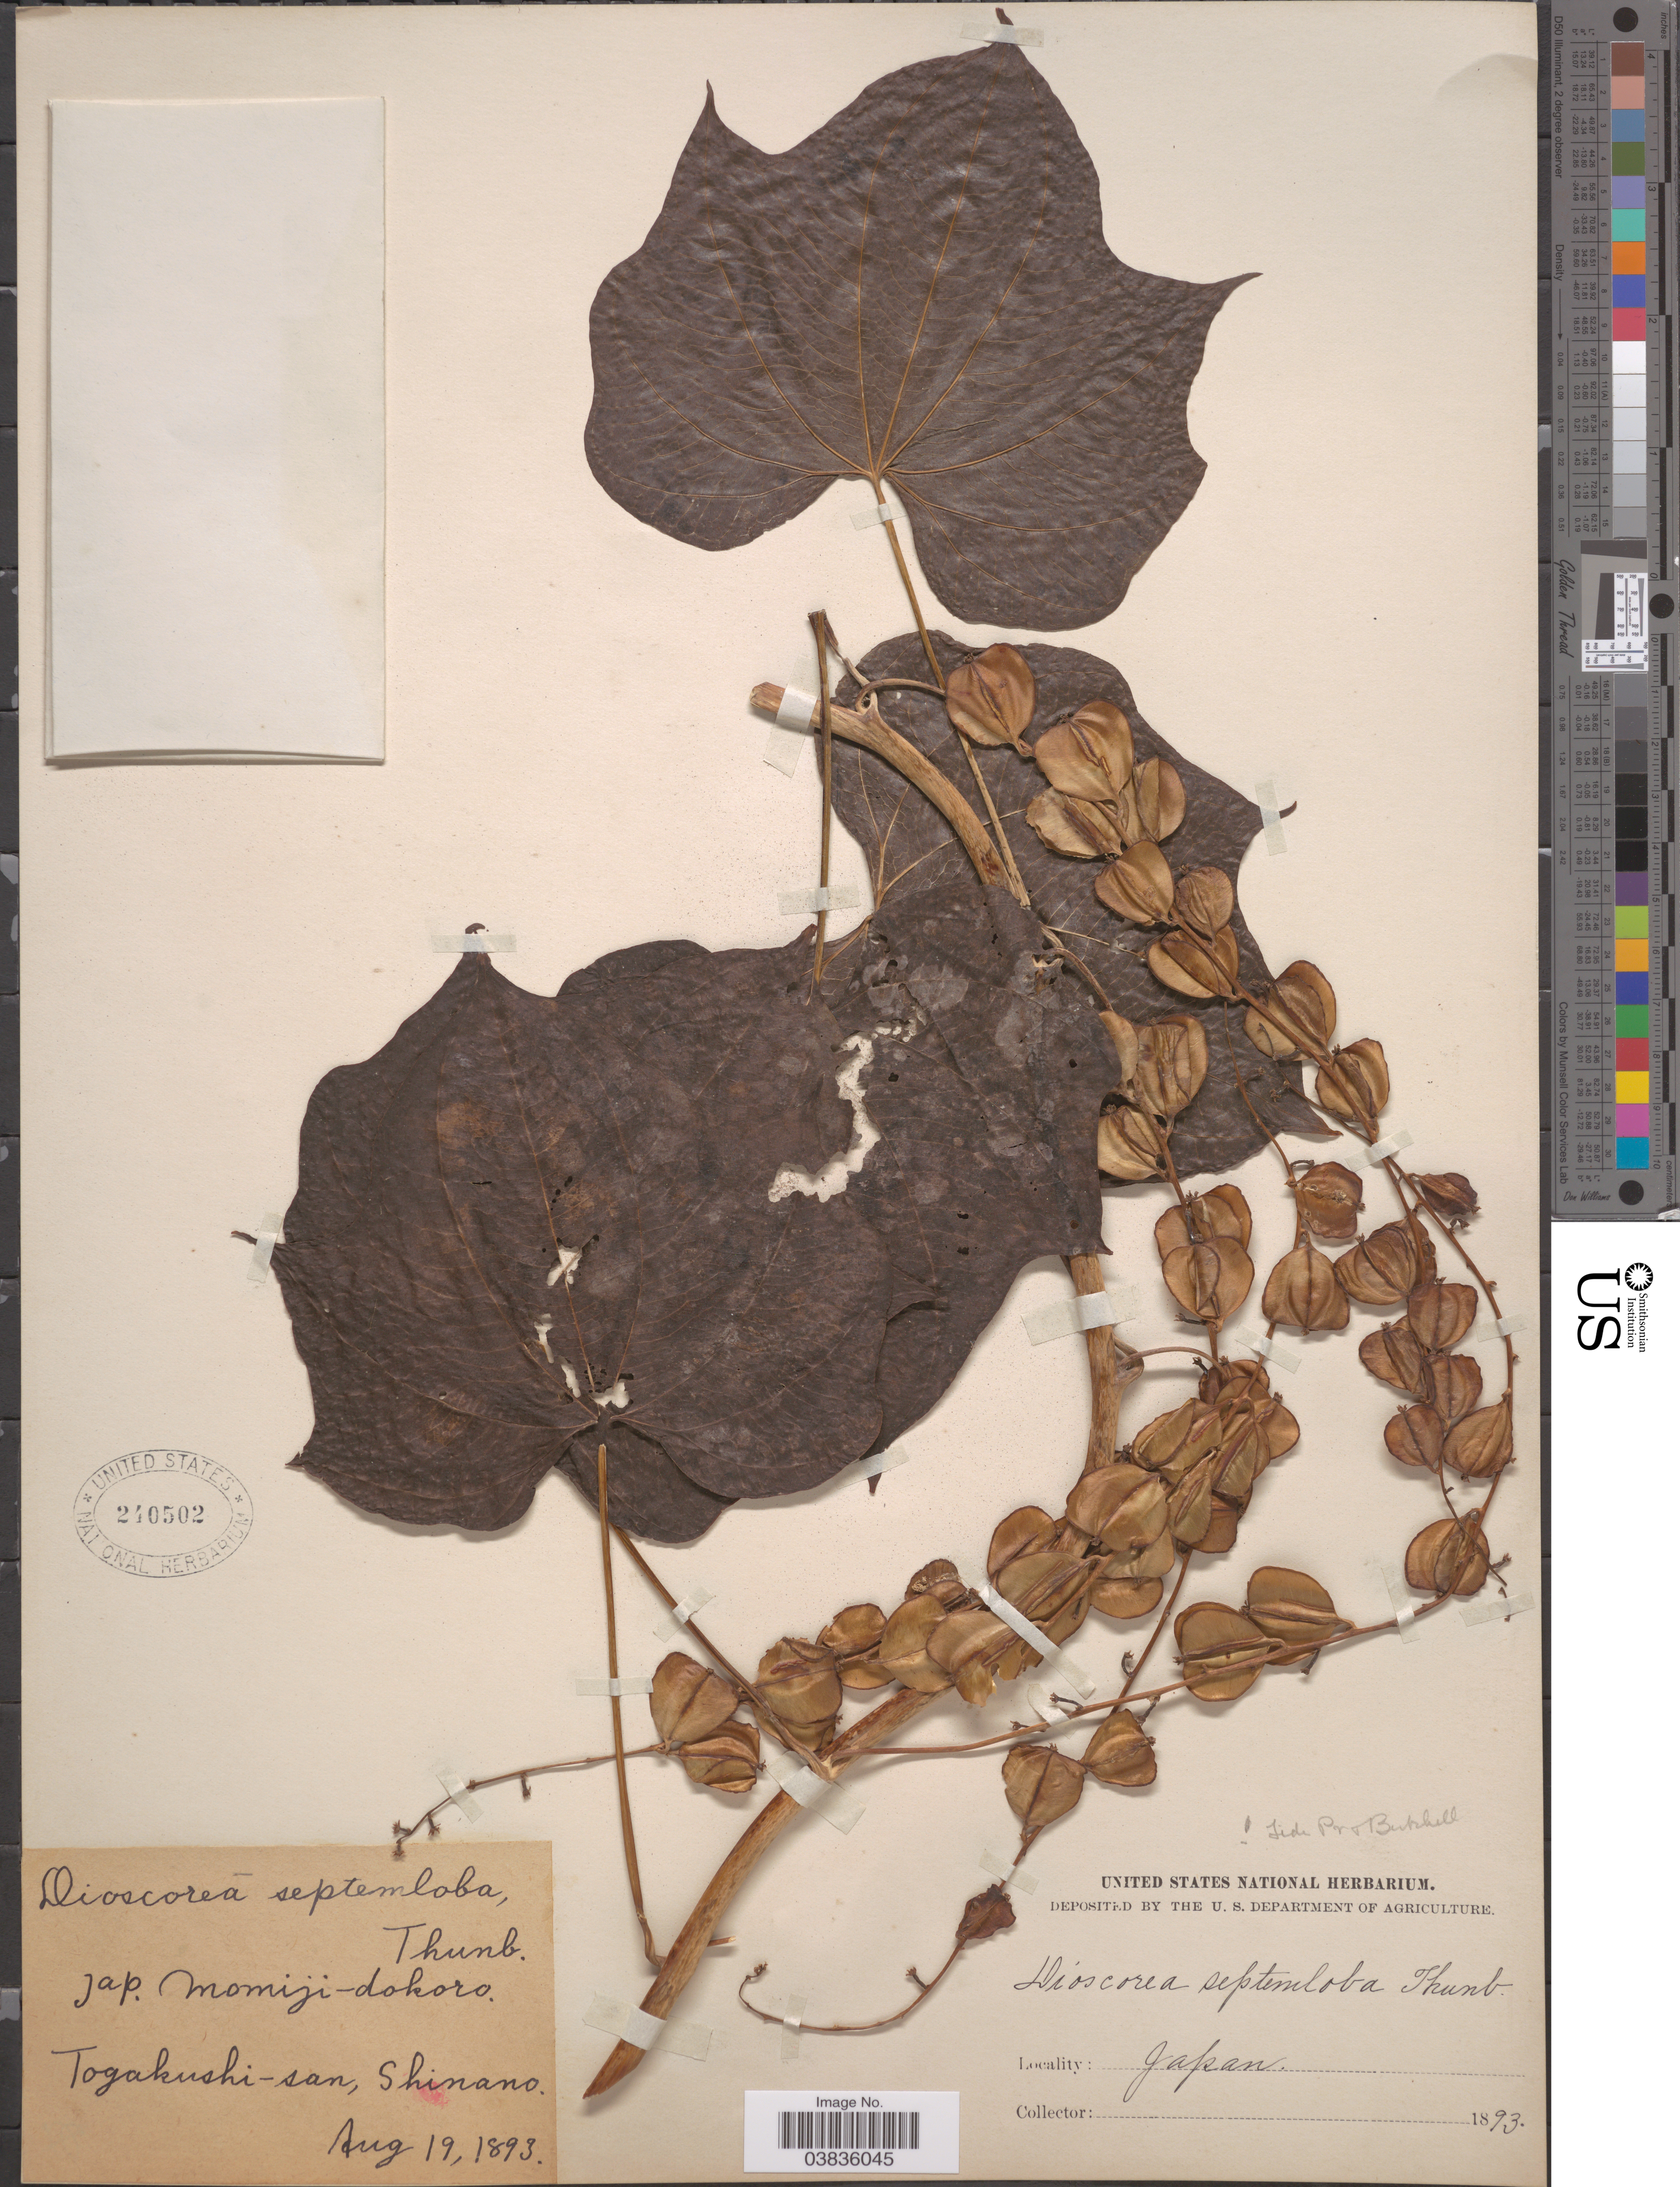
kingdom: Plantae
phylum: Tracheophyta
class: Liliopsida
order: Dioscoreales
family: Dioscoreaceae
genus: Dioscorea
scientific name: Dioscorea septemloba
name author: Thunb.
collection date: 1893-08-19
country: Japan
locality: Togakushi-san, Shinano.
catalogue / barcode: US 240502